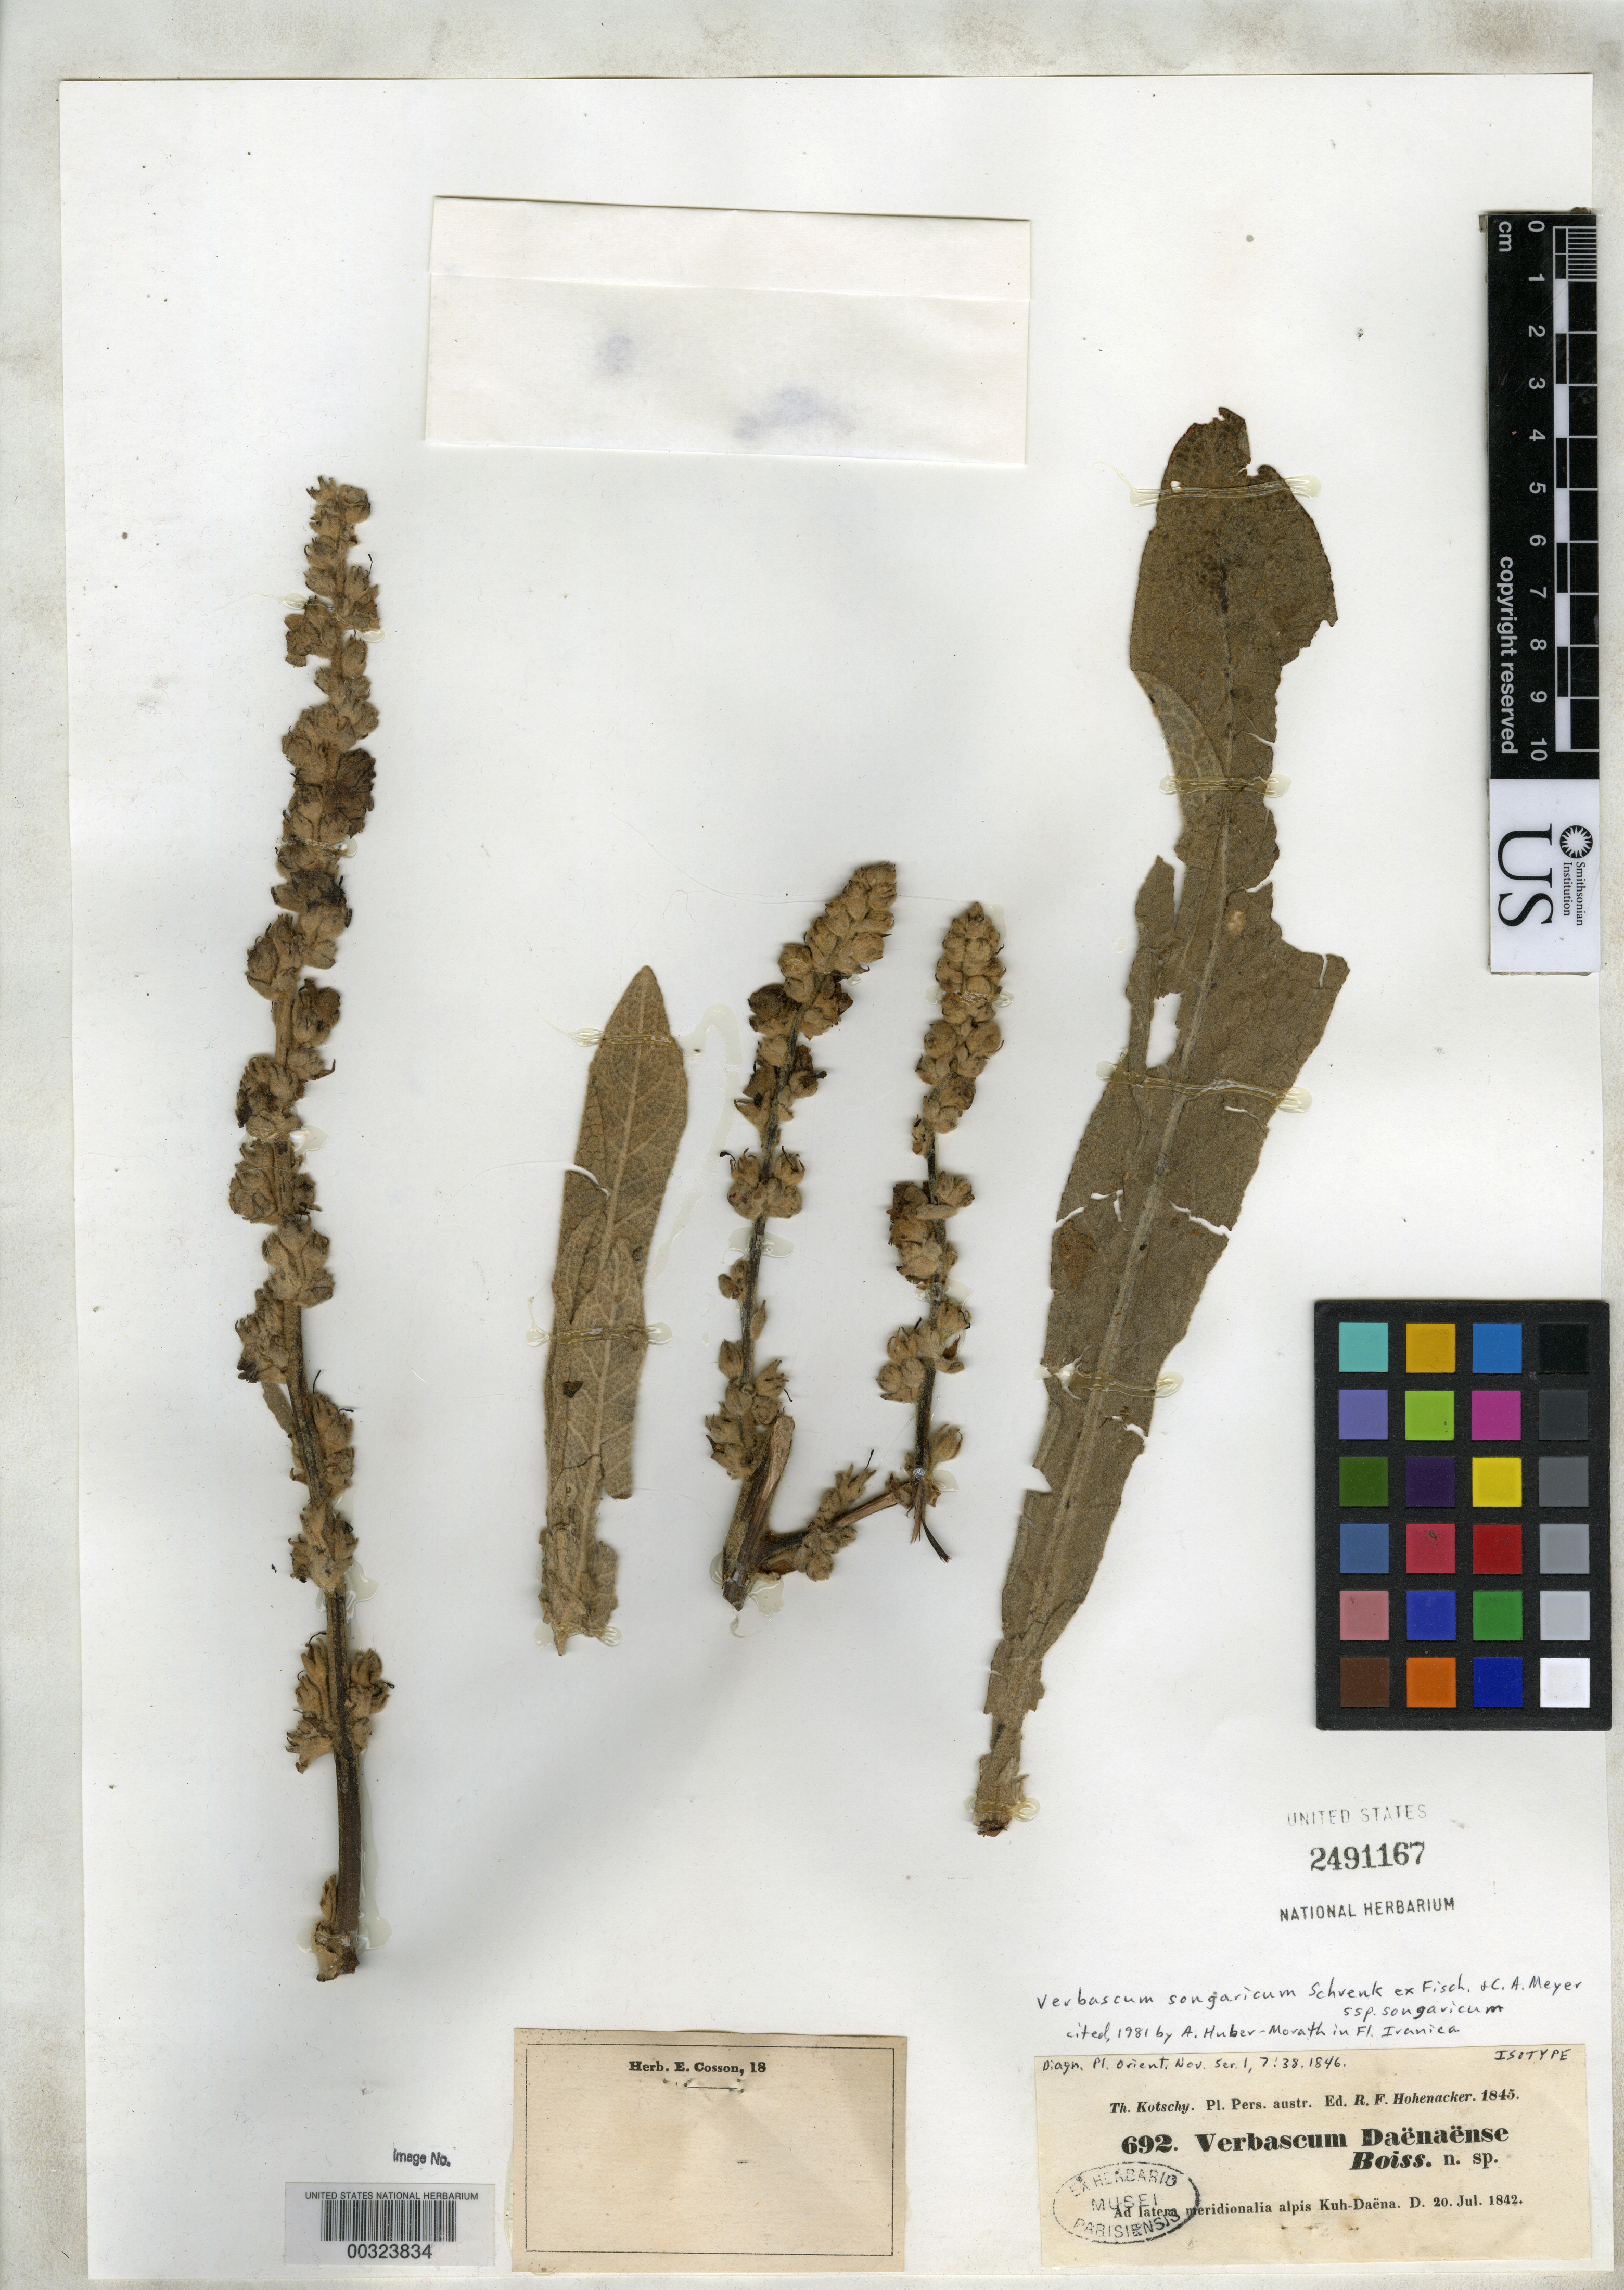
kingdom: Plantae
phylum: Tracheophyta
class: Magnoliopsida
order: Lamiales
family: Scrophulariaceae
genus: Verbascum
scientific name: Verbascum daenaense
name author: Boiss.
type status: Isotype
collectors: K. G. Kotschy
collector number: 692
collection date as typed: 20 Jul 1842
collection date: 1842-07-20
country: Iran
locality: Latera Meridionalia alpis Kuh-daena.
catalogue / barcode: US 2491167